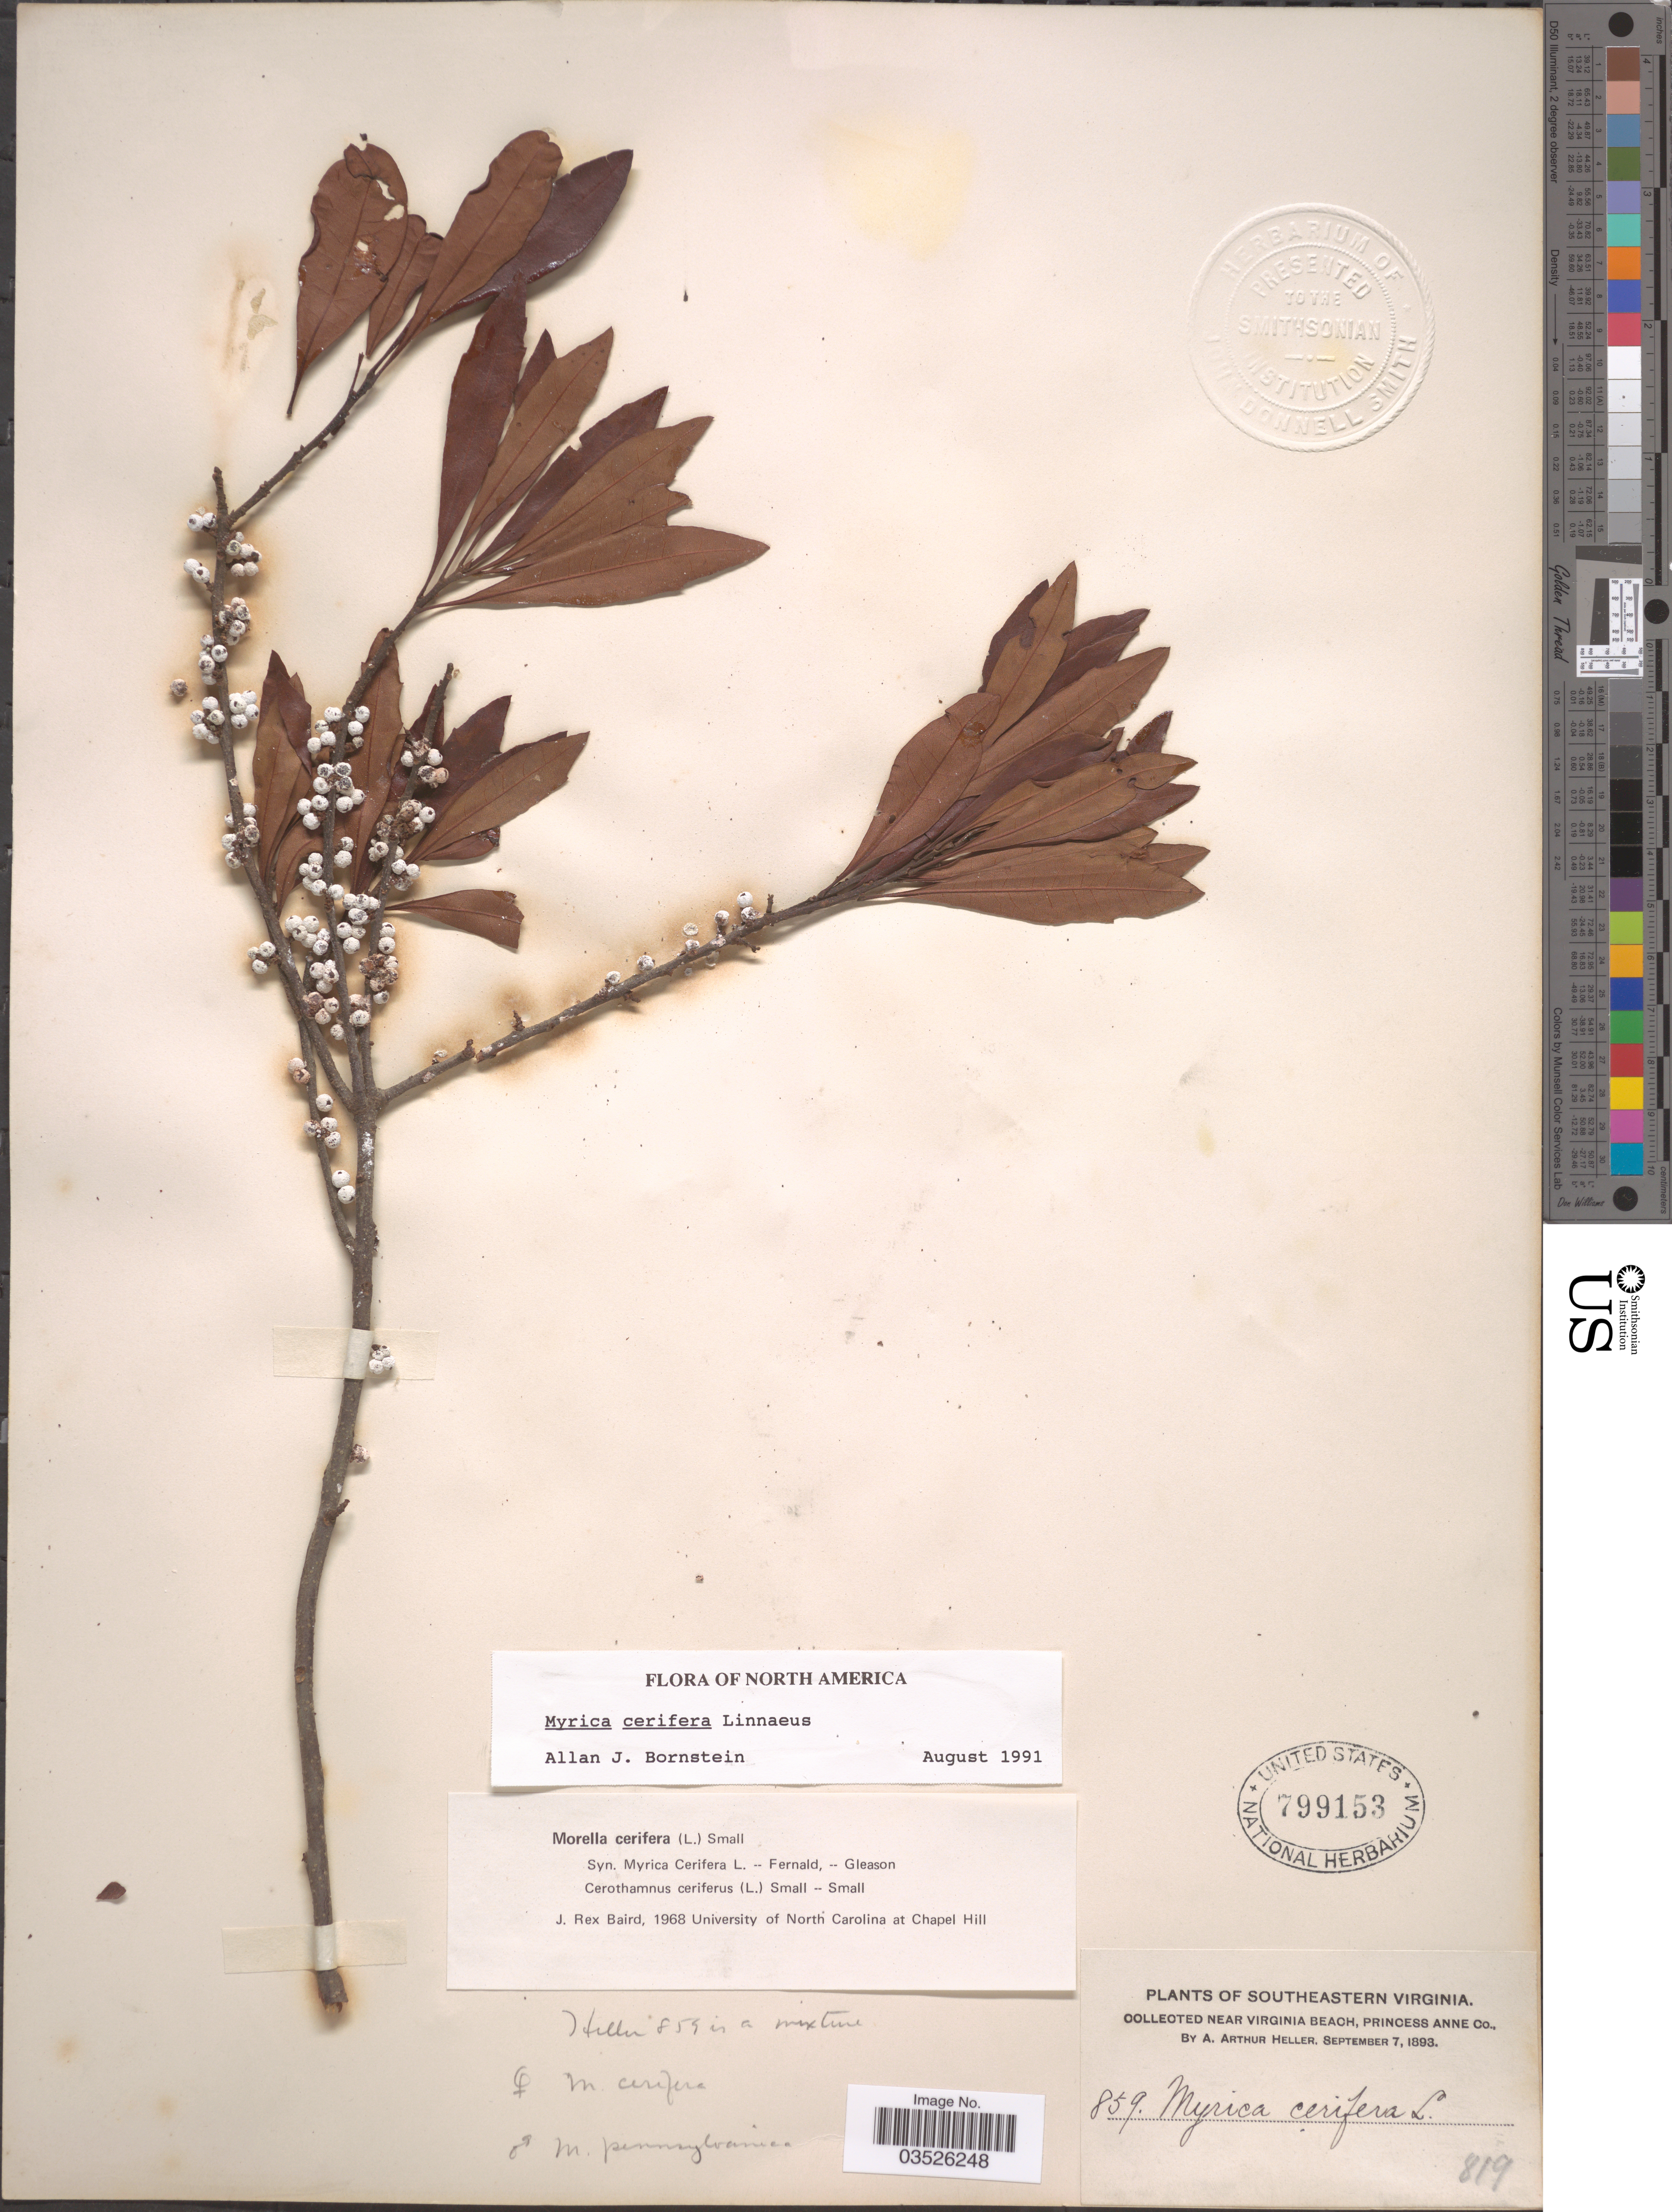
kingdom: Plantae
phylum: Tracheophyta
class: Magnoliopsida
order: Fagales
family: Myricaceae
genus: Morella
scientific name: Morella cerifera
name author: (L.) Small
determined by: Baird, James Rex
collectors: A. A. Heller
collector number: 859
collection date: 1893-09-07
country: United States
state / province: Virginia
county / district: City of Virginia Beach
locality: Southeastern Virginia. Near Virginia Beach, Princess Anne (=historic county name) Co.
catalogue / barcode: US 799153